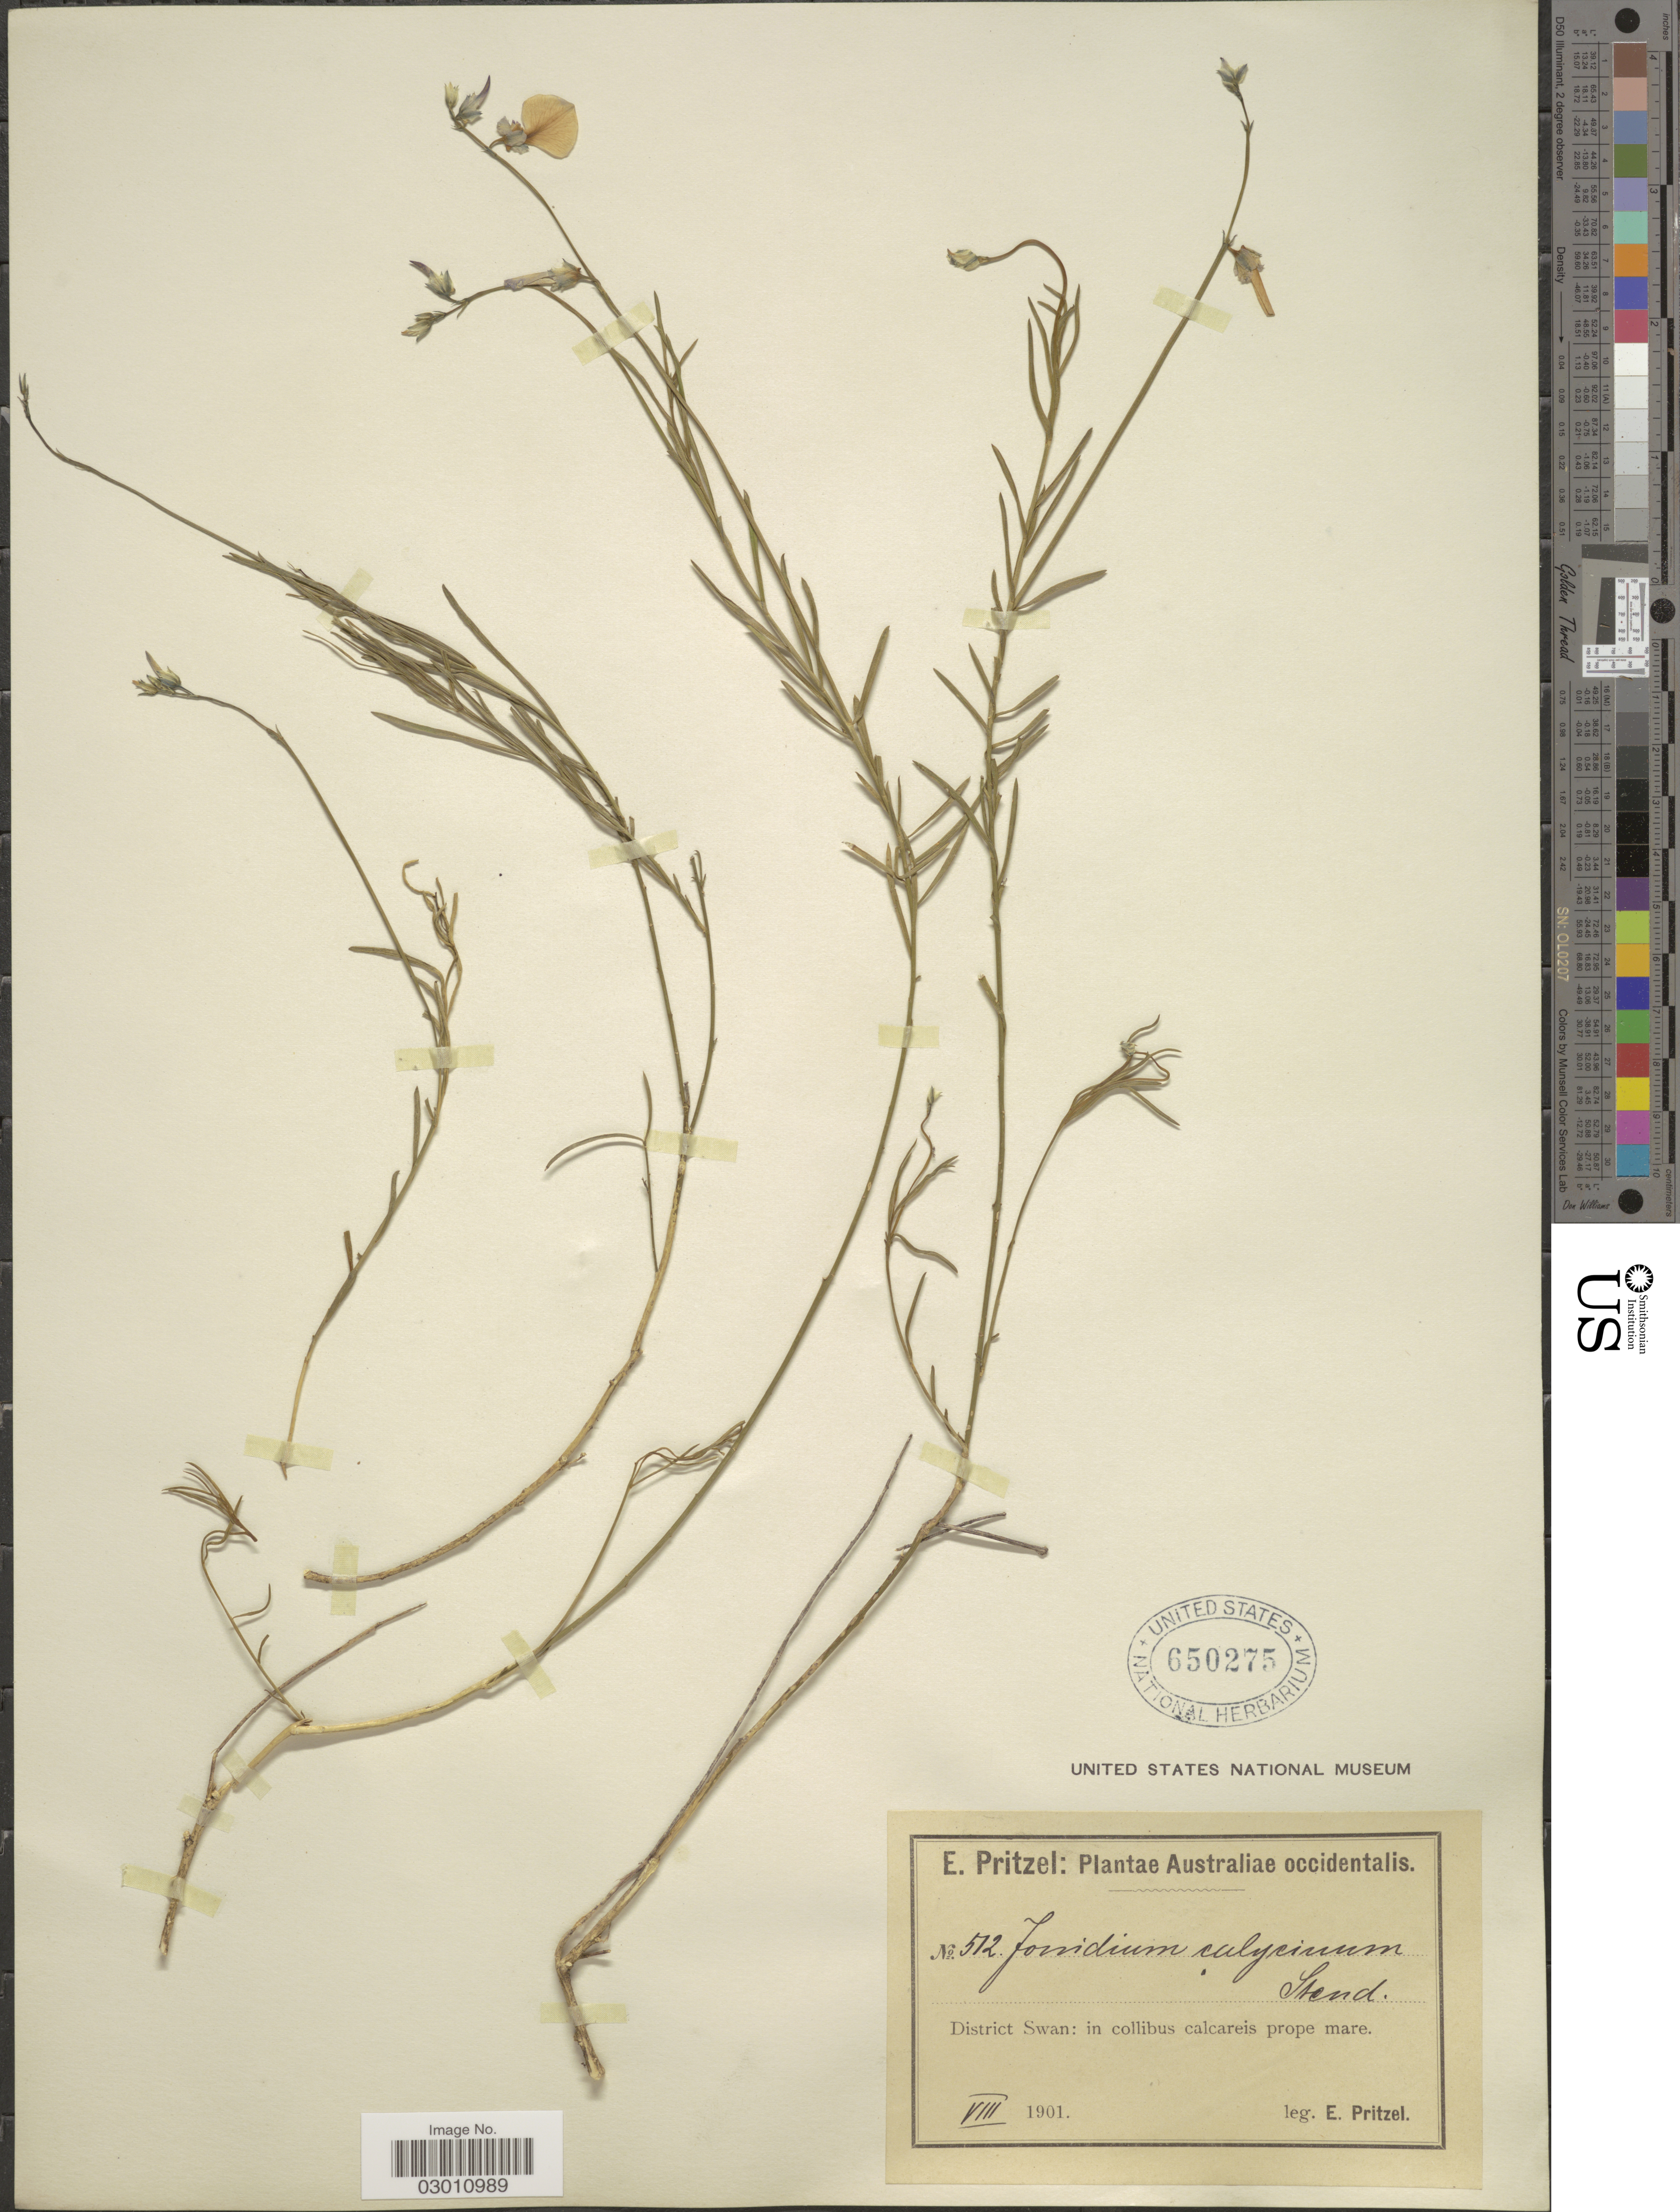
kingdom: Plantae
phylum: Tracheophyta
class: Magnoliopsida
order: Malpighiales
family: Violaceae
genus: Pigea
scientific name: Pigea calycina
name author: DC.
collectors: E. G. Pritzel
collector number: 512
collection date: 1901-08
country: Australia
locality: Australiae occidentalis. District Swan: in collibus calcareis prope mare.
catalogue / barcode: US 650275